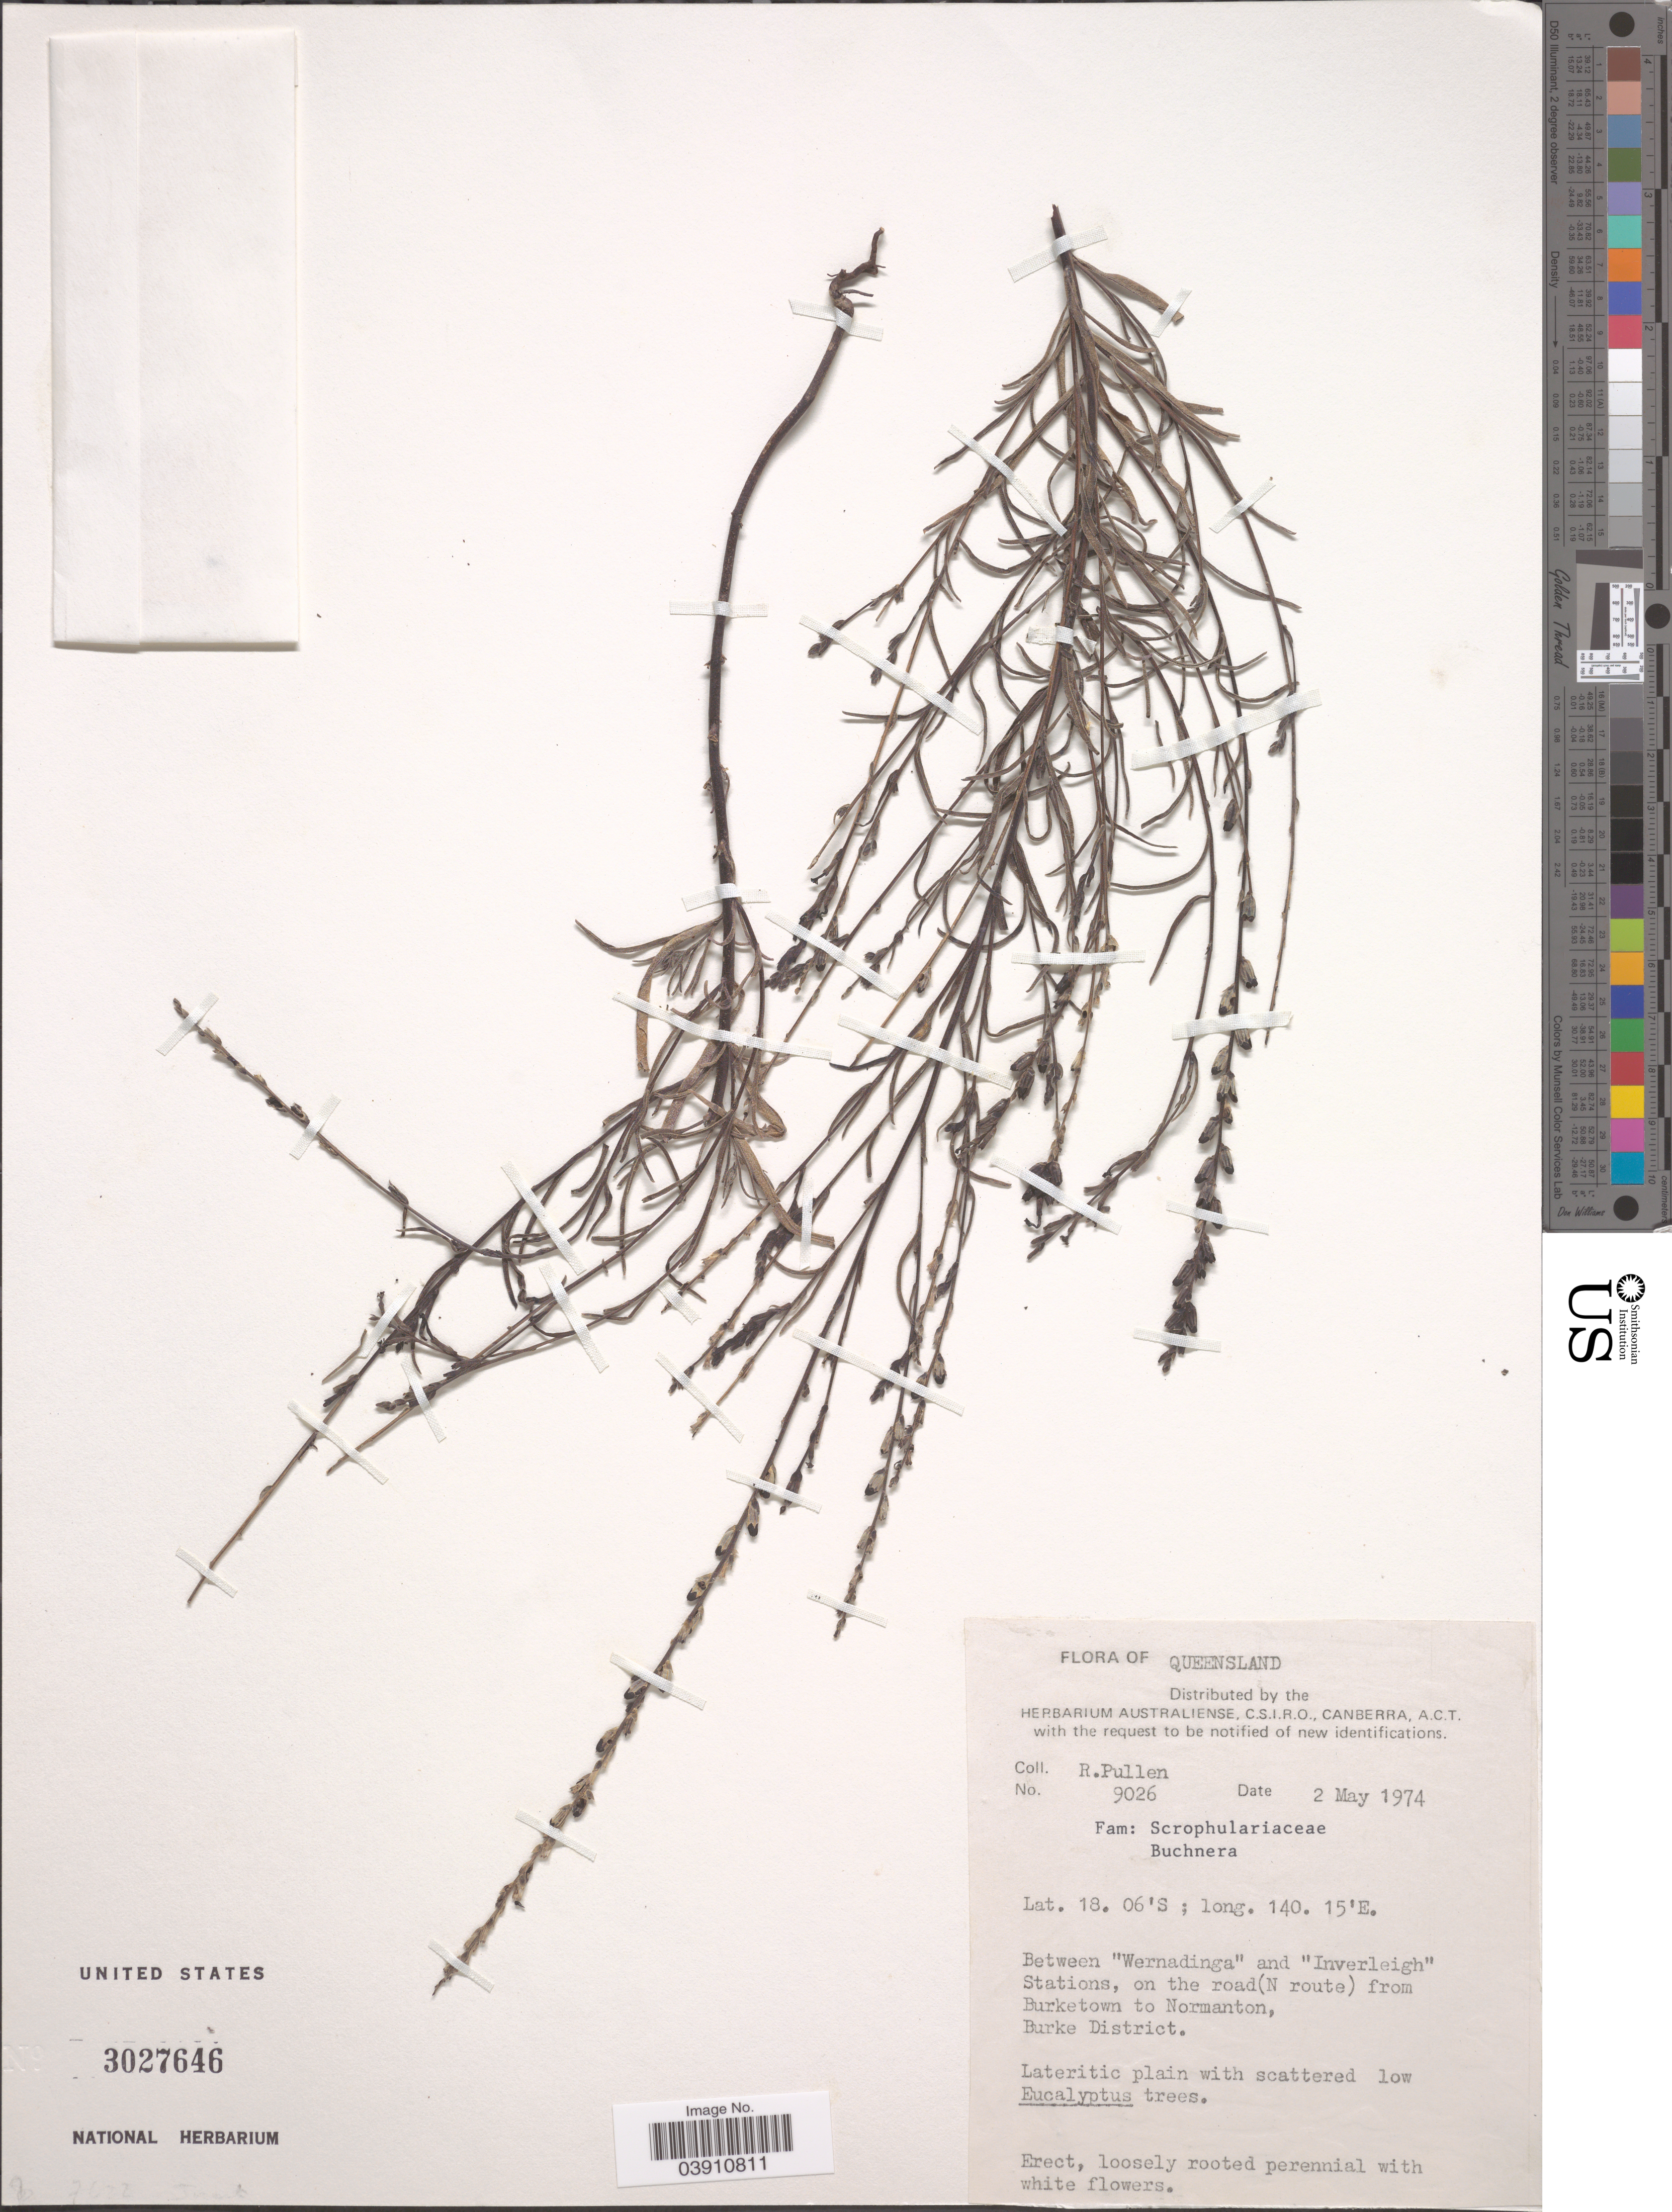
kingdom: Plantae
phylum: Tracheophyta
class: Magnoliopsida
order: Lamiales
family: Orobanchaceae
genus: Buchnera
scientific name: Buchnera sp.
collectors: R. Pullen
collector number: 9026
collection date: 1974-05-02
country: Australia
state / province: Queensland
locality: Between "Wernadinga" and "Inverleigh" Stations, on the road (N route) from Burketown to Normanton, Burke District.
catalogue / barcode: US 3027646